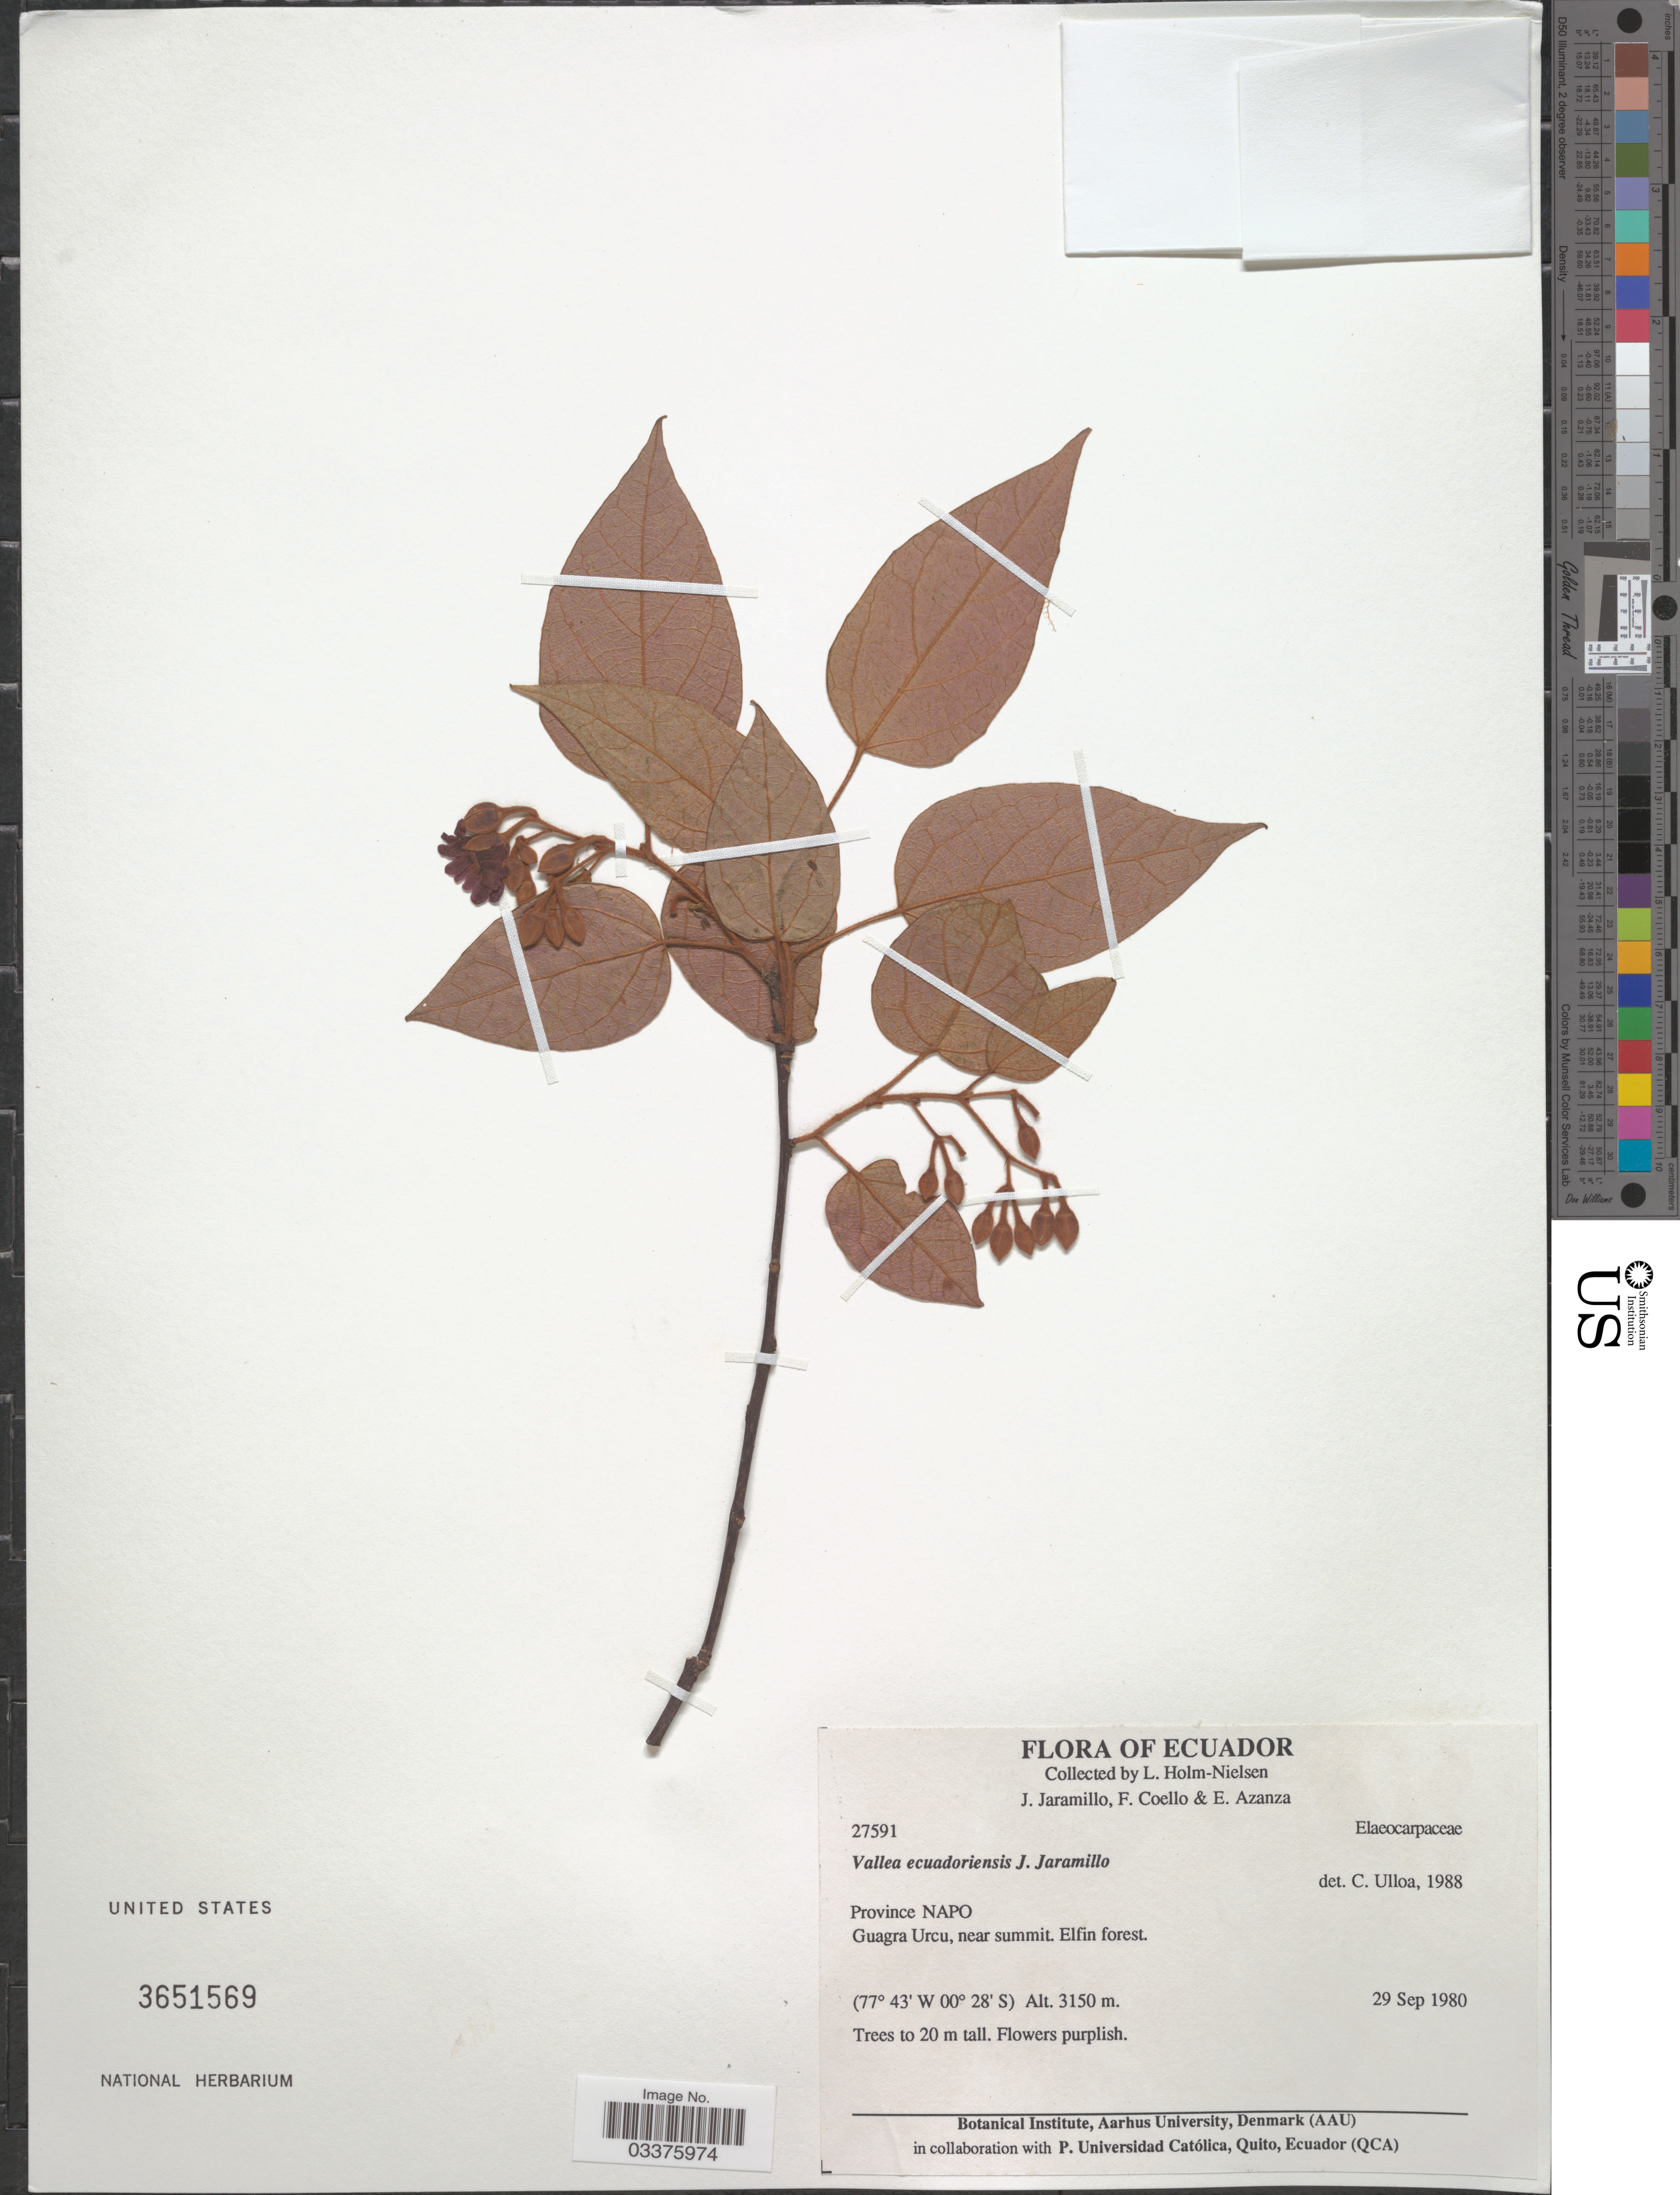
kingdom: Plantae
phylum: Tracheophyta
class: Magnoliopsida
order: Oxalidales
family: Elaeocarpaceae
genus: Vallea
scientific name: Vallea ecuadorensis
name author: J. Jaram.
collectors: L. Holm-Nielsen, J. Jaramillo, F. Coello & E. Azanza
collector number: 27591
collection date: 1980-09-29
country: Ecuador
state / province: Napo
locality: Guagra Urcu, near summit.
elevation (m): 3150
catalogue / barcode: US 3651569